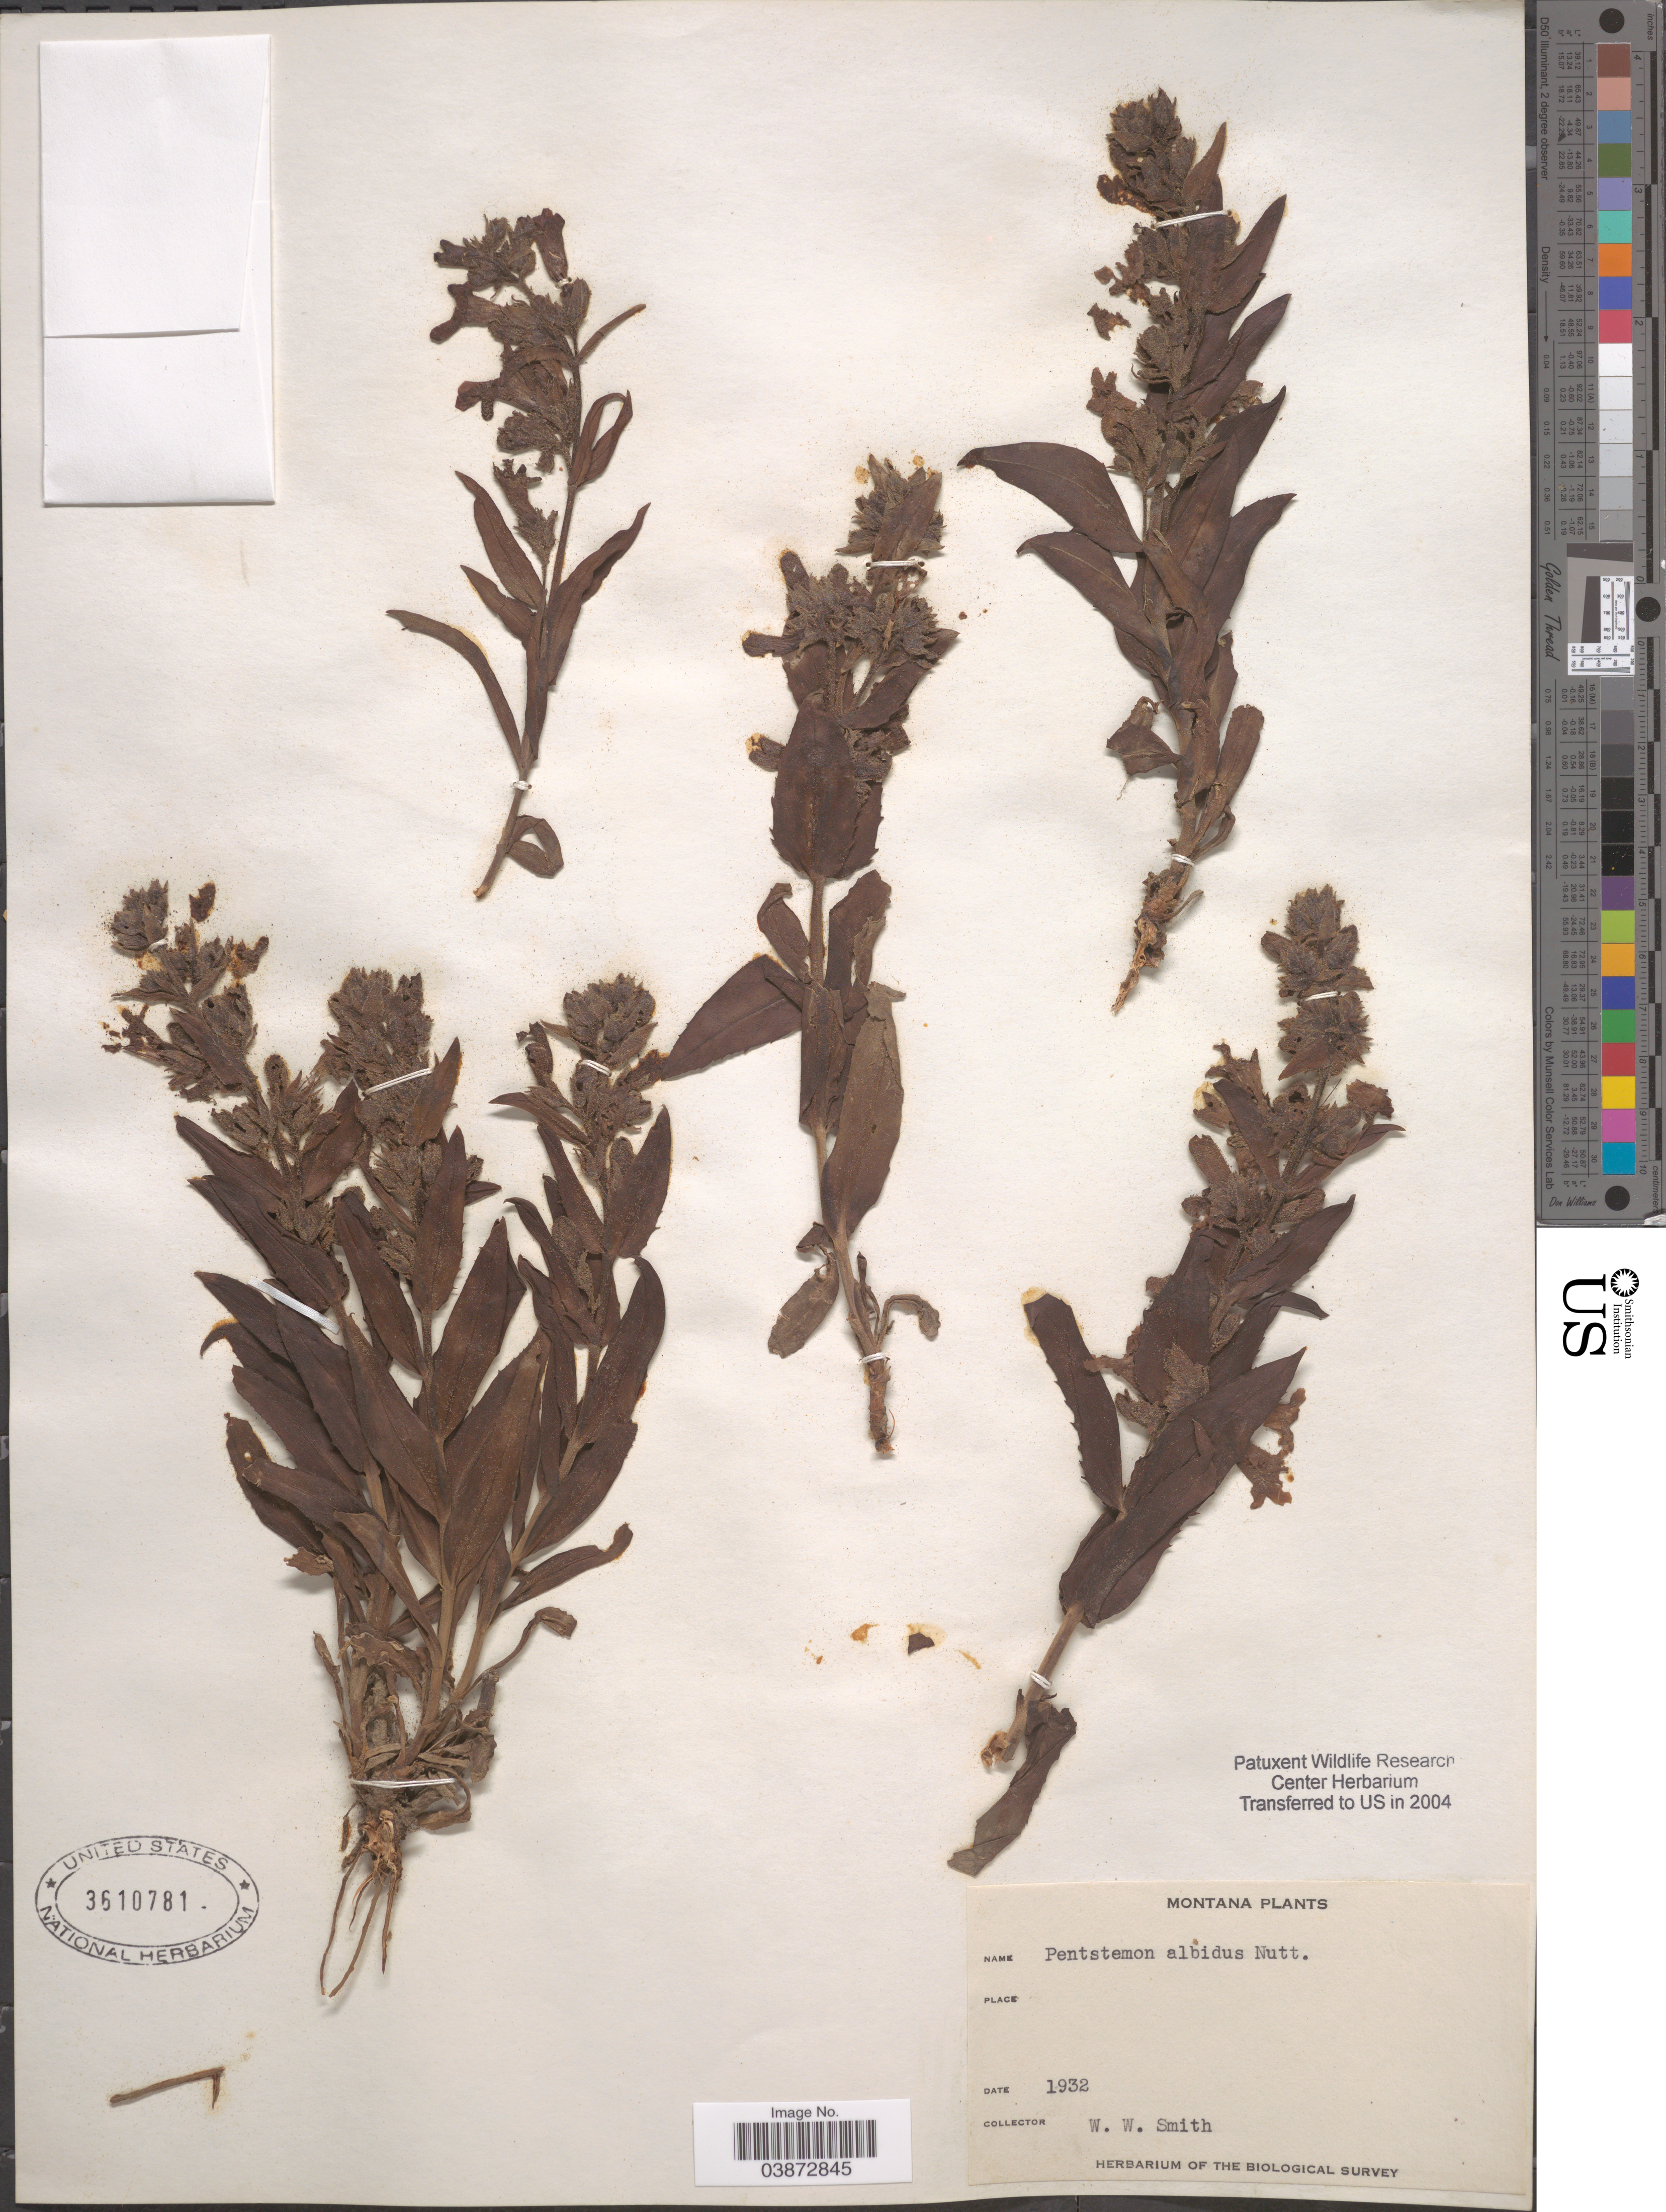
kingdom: Plantae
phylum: Tracheophyta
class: Magnoliopsida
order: Lamiales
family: Plantaginaceae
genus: Penstemon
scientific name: Penstemon albidus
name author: Nutt.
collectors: W. W. Smith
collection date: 1932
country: United States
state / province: Montana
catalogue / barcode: US 3610781